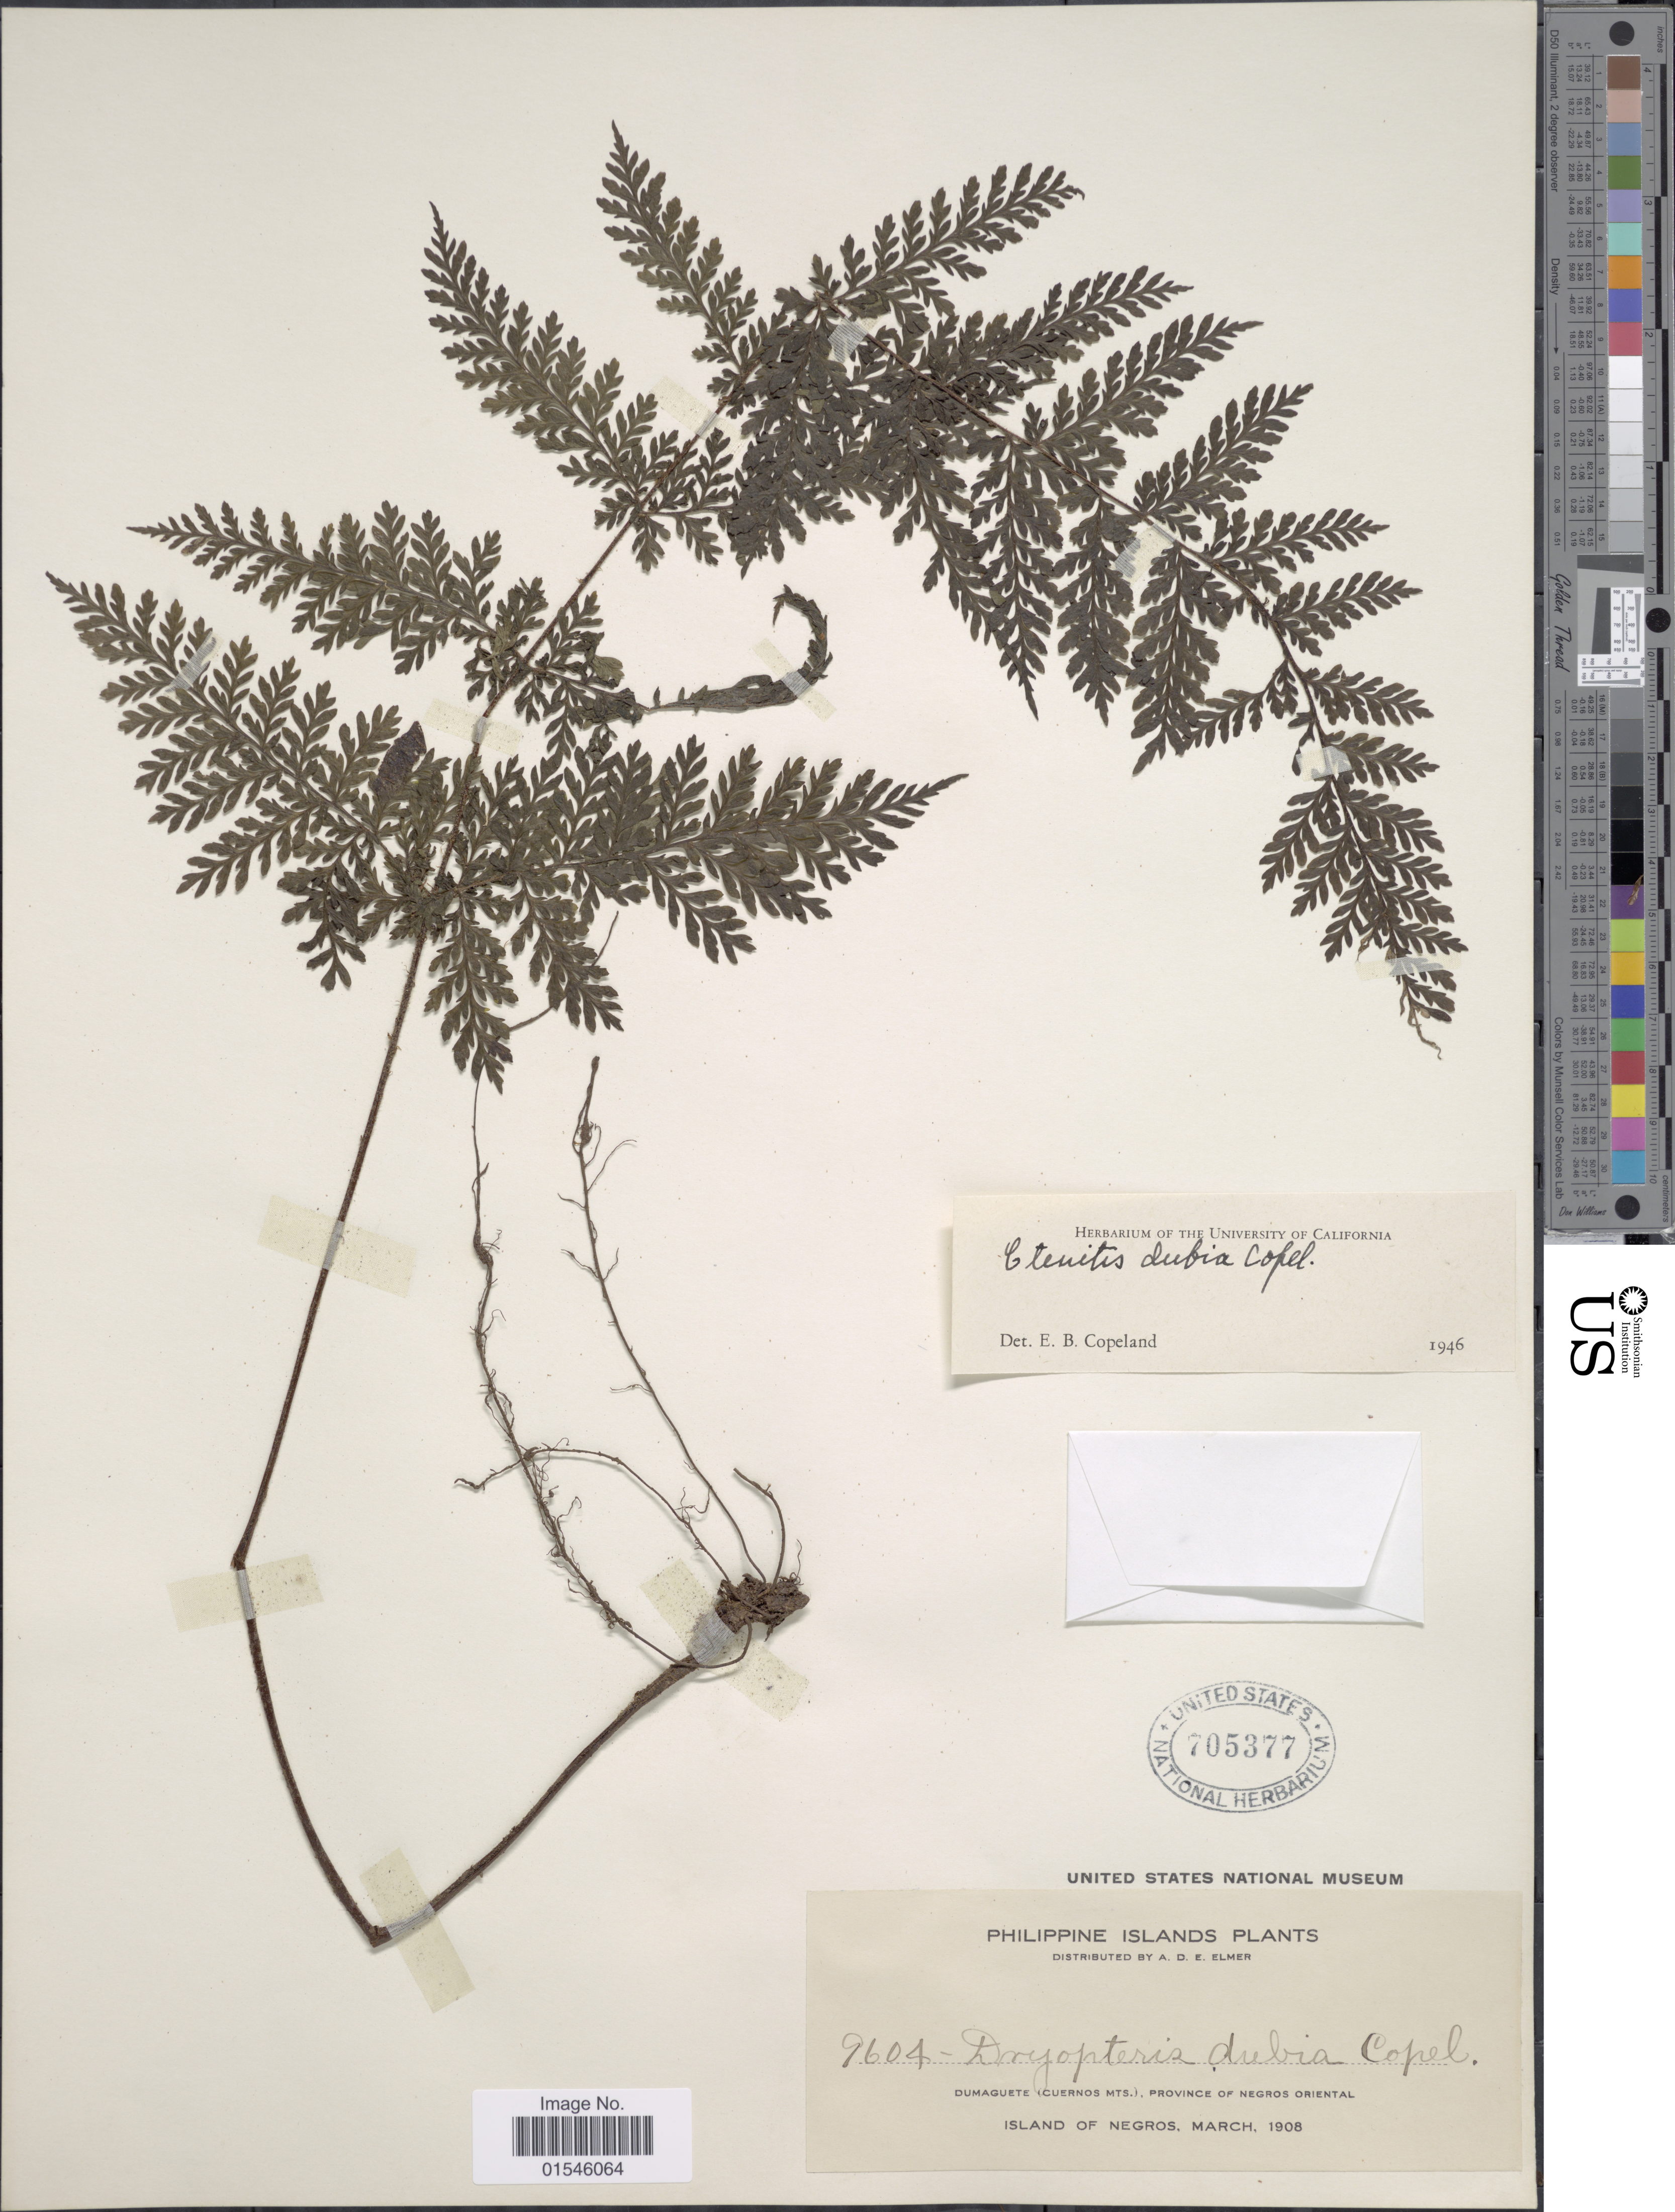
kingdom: Plantae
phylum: Tracheophyta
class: Polypodiopsida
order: Polypodiales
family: Tectariaceae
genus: Aenigmopteris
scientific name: Aenigmopteris dubia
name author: (Copel.) Holttum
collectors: A. D. E. Elmer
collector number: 9604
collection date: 1908-03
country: Philippines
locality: Philippine Islands, Dumaguete (Cuernos Mts.), Province of Negros Oriental, Island of Negros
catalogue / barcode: US 705377